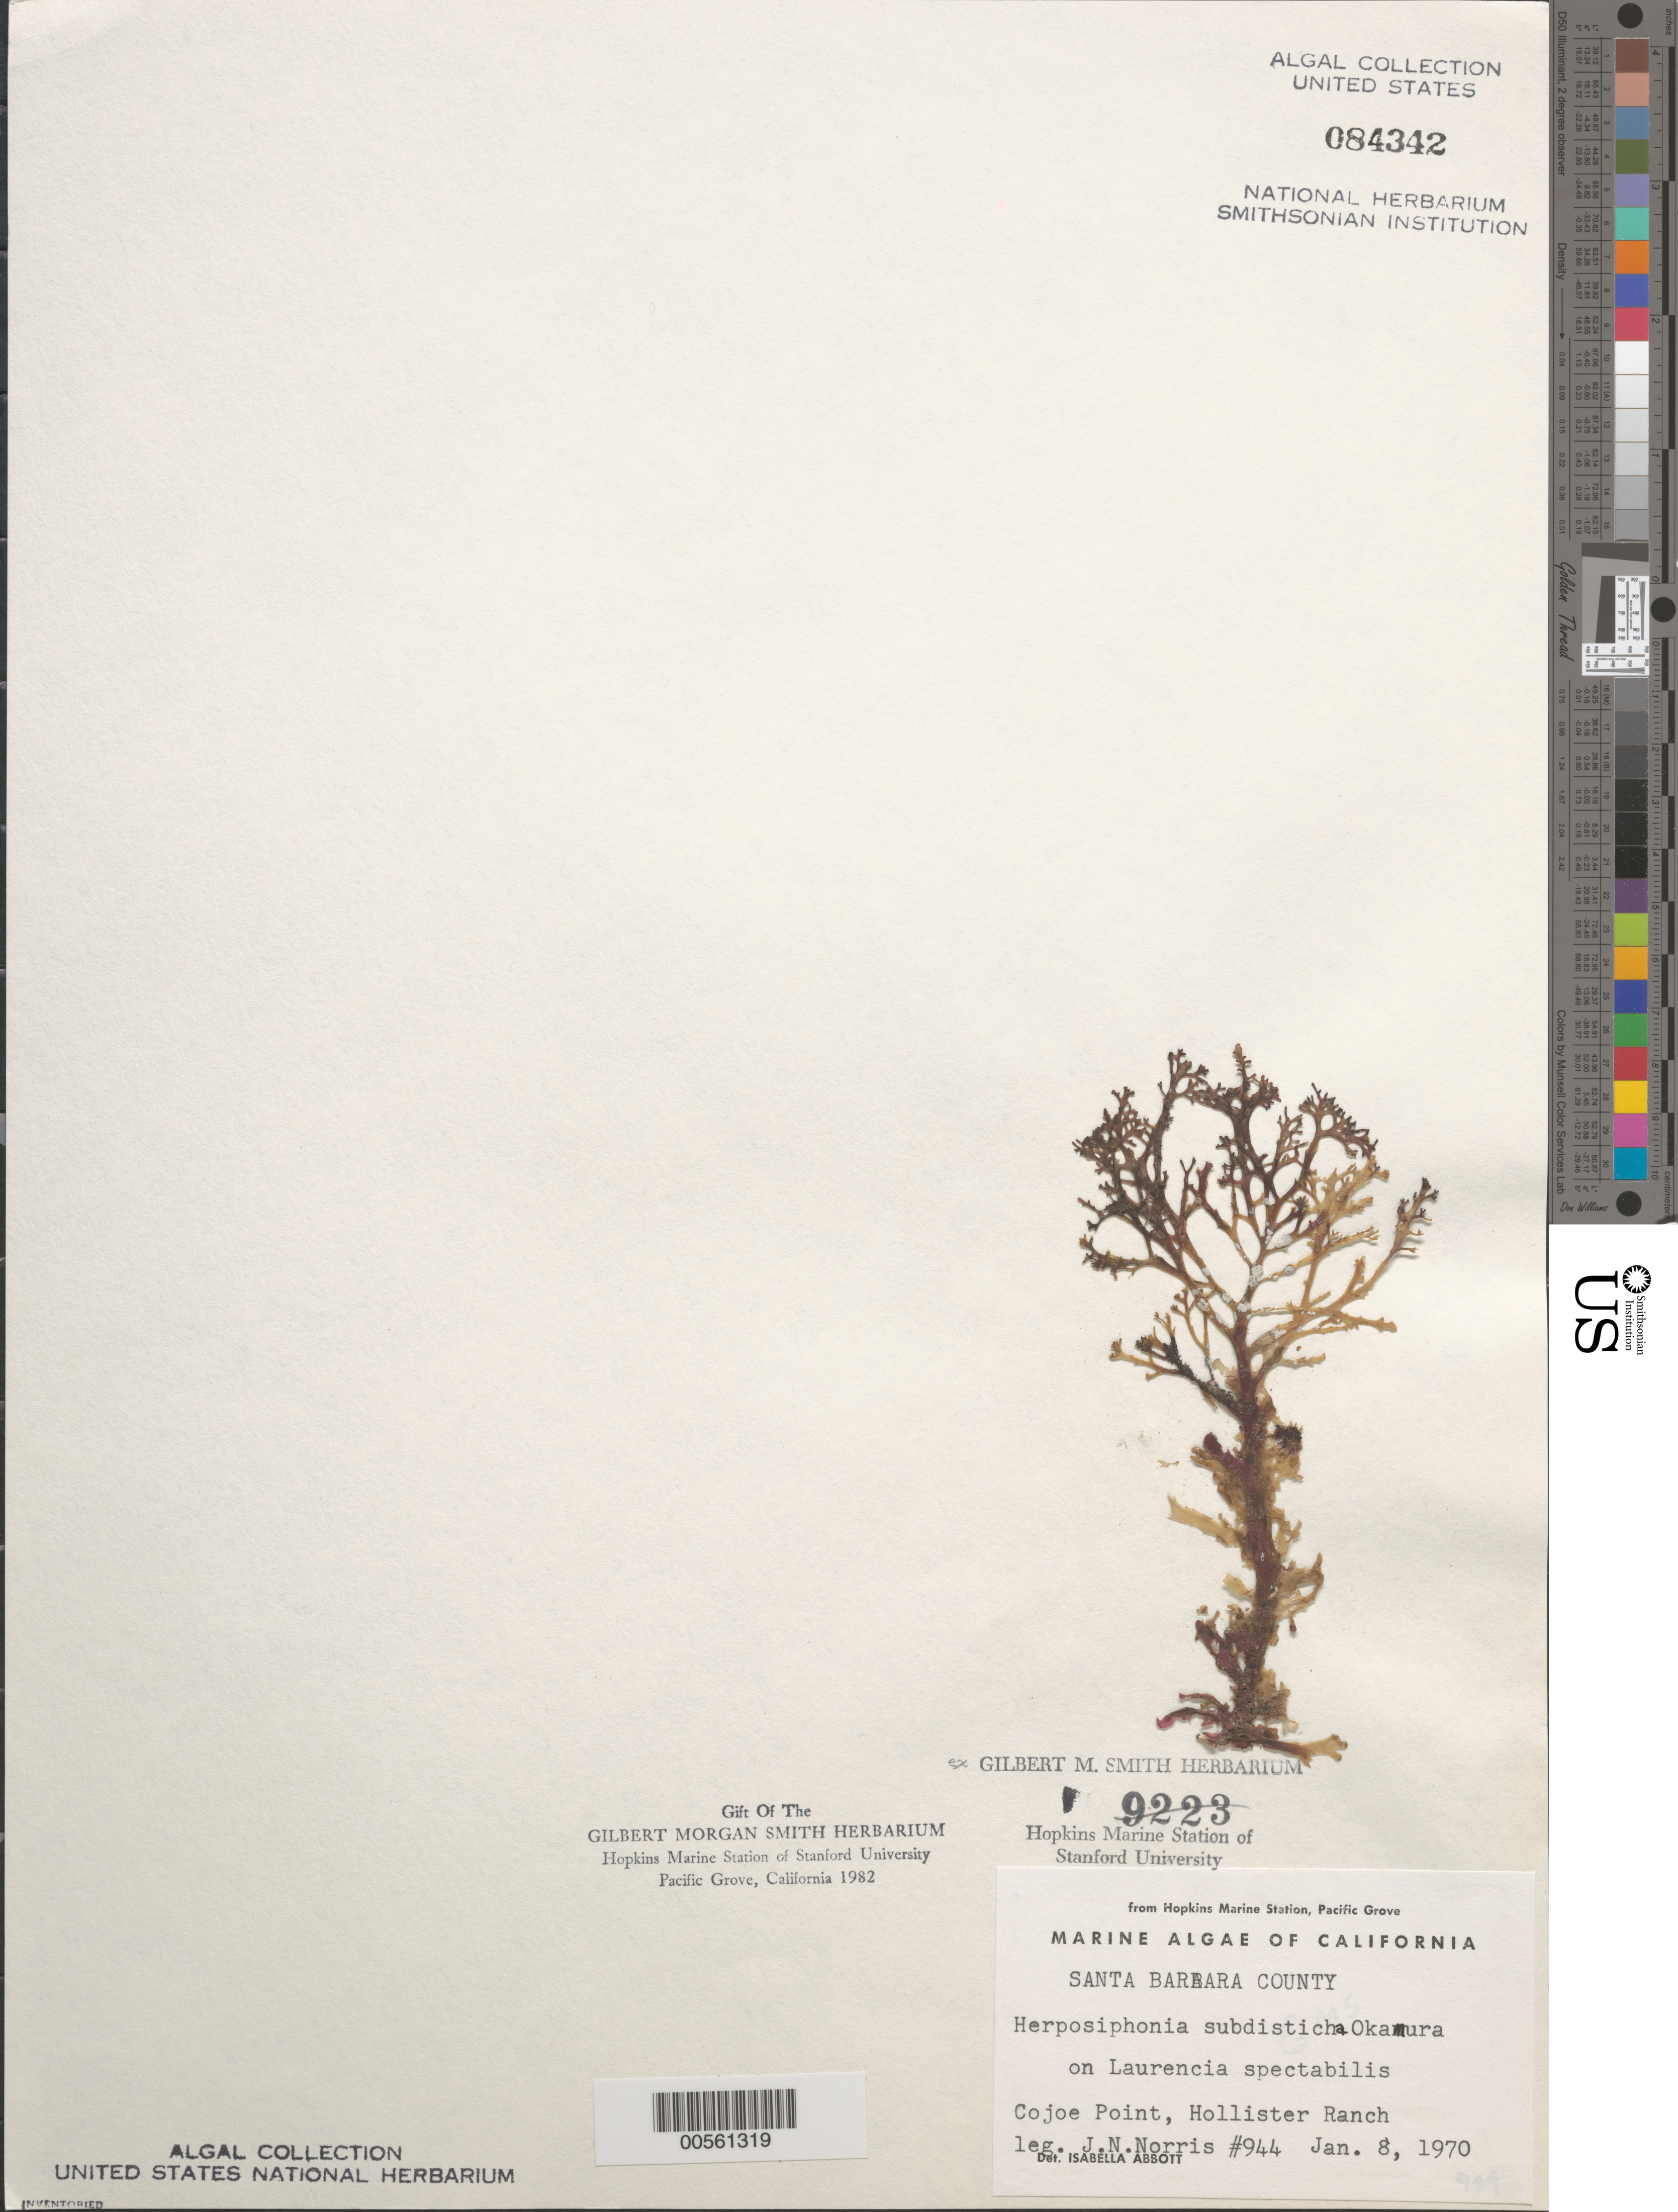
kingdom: Plantae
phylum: Rhodophyta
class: Florideophyceae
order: Ceramiales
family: Rhodomelaceae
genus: Herposiphonia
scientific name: Herposiphonia subdisticha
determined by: Abbott, Isabella A.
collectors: J. N. Norris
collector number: JN-944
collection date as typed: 08 Jan 1970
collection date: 1970-01-08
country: United States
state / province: California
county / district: Santa Barbara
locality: Cojo Point, Hollister Ranch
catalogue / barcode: US 84342